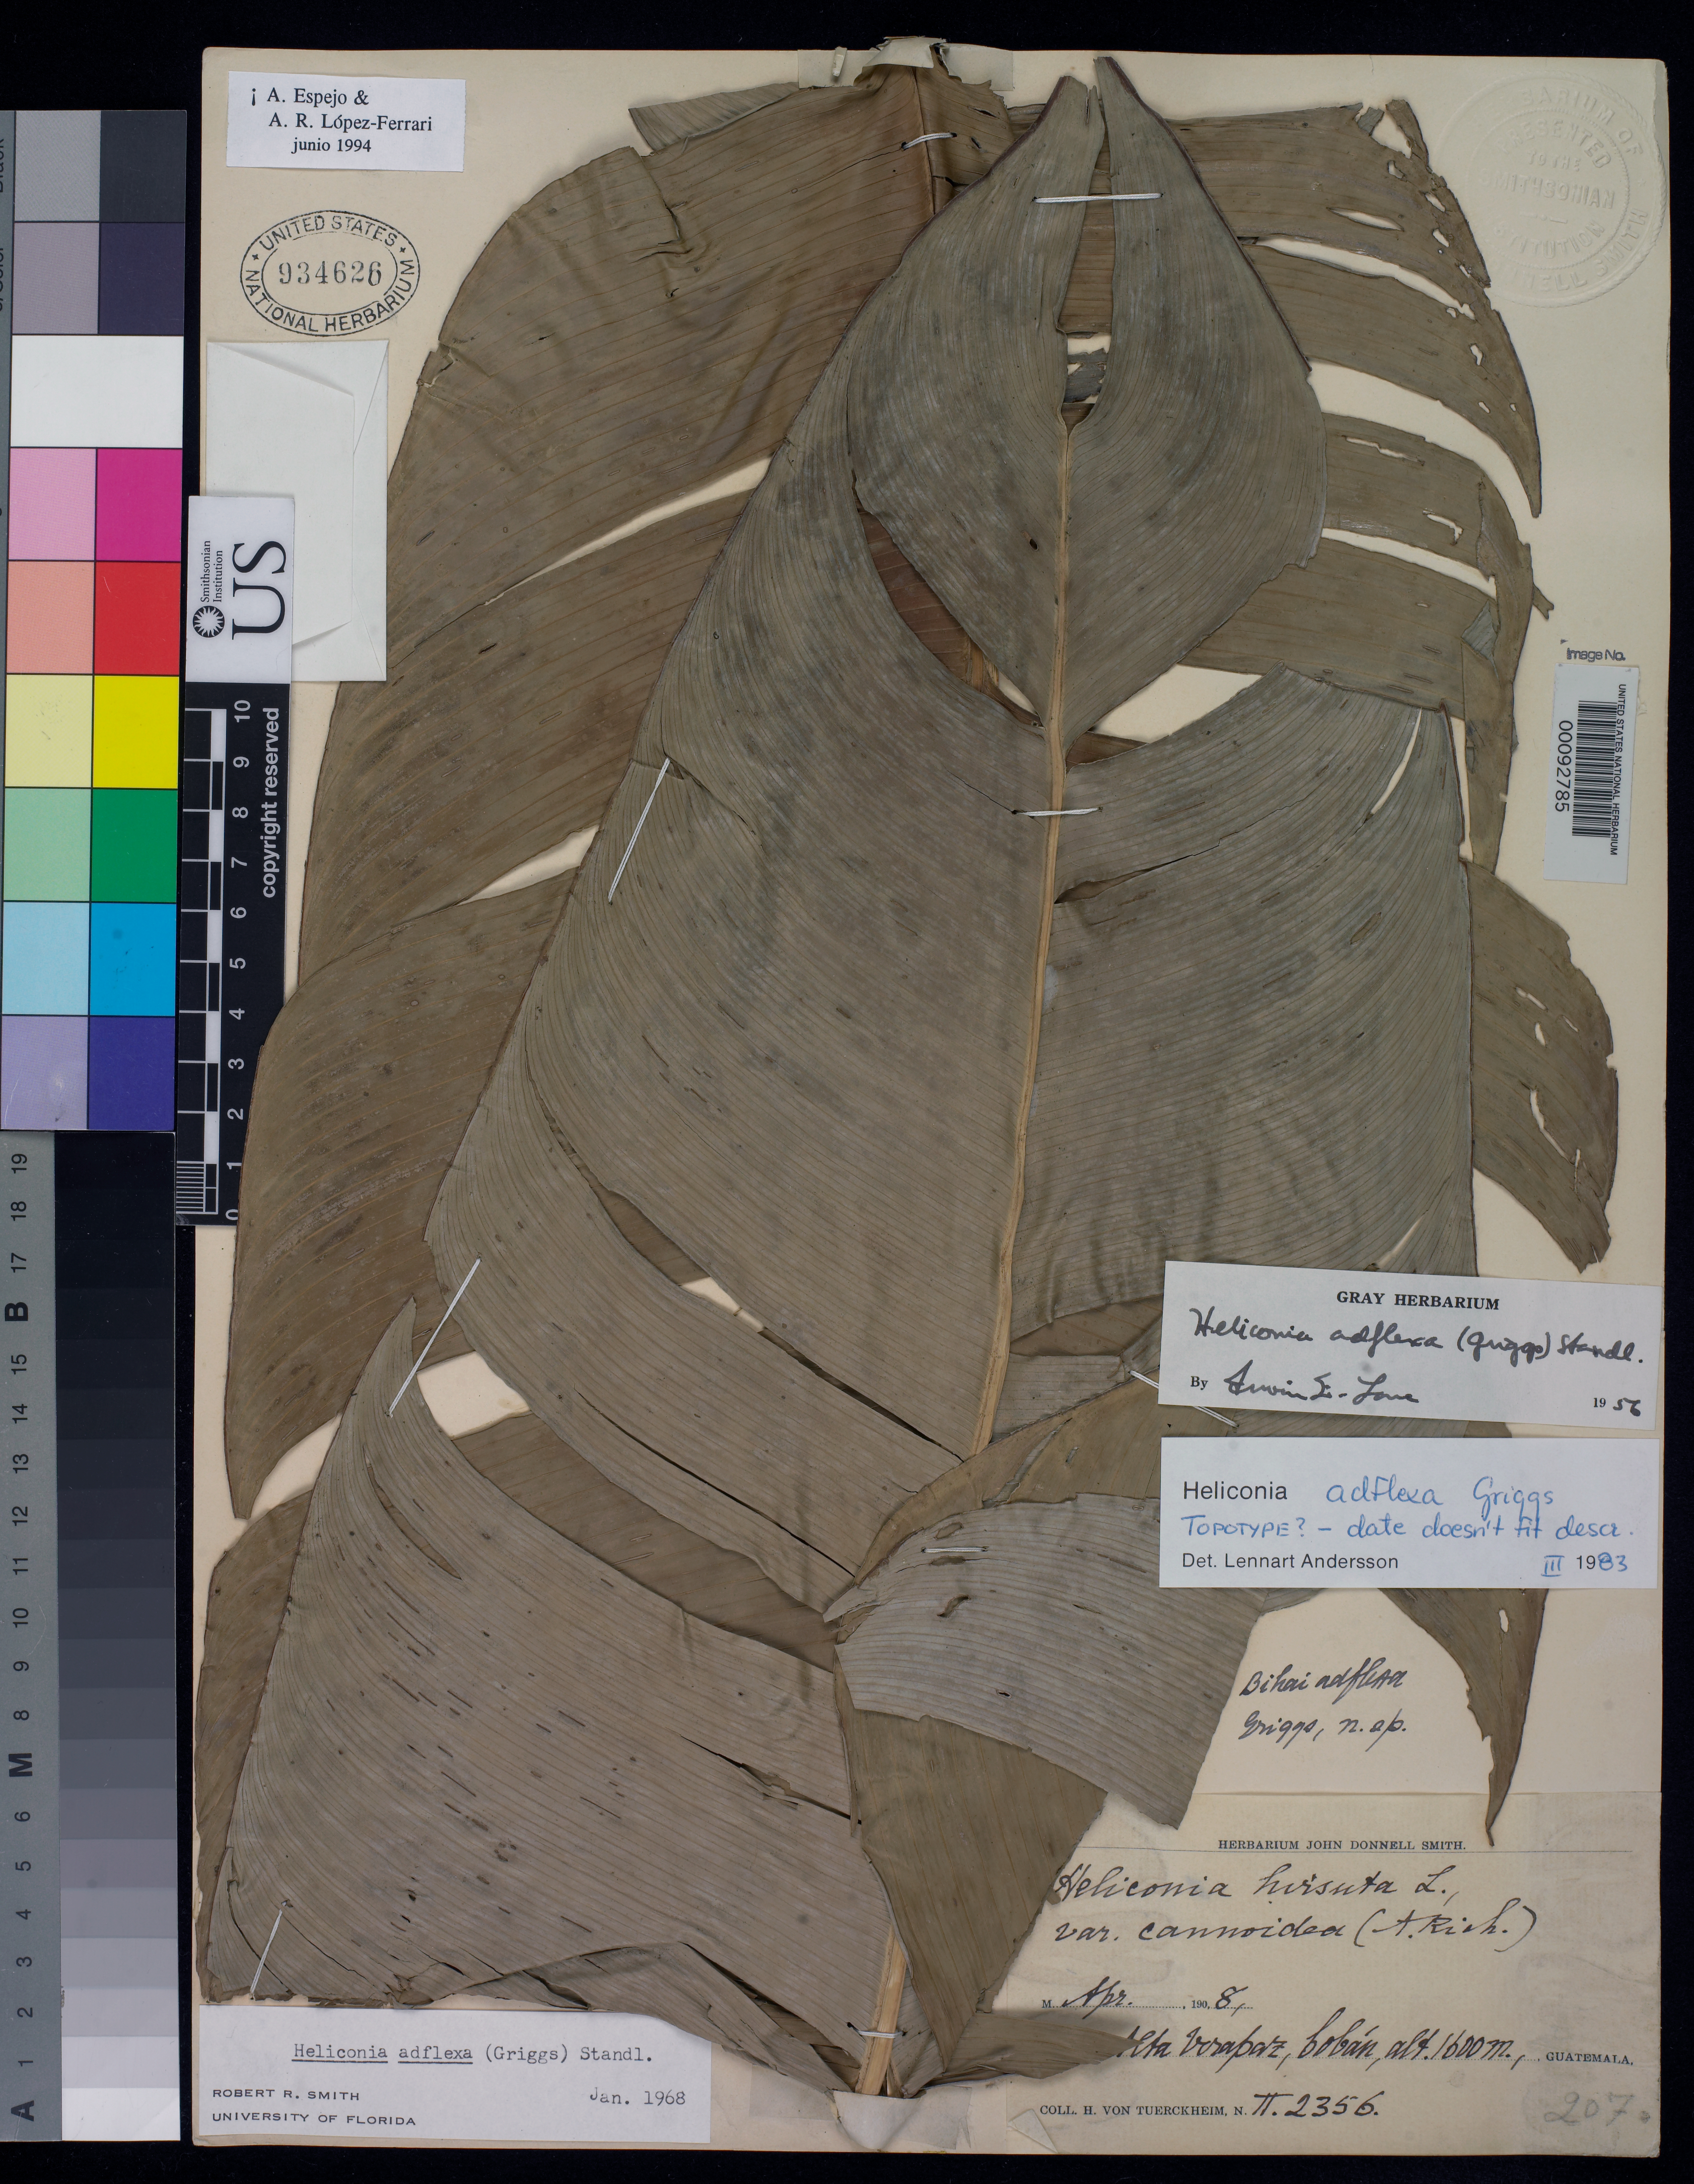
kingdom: Plantae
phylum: Tracheophyta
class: Liliopsida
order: Zingiberales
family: Heliconiaceae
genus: Bihai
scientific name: Bihai adflexa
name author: R.F. Griggs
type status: Isotype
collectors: H. von Türckheim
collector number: II 2356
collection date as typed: Apr 1908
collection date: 1908-04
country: Guatemala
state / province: Alta Verapaz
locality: Cobán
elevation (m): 1600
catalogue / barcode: US 934626